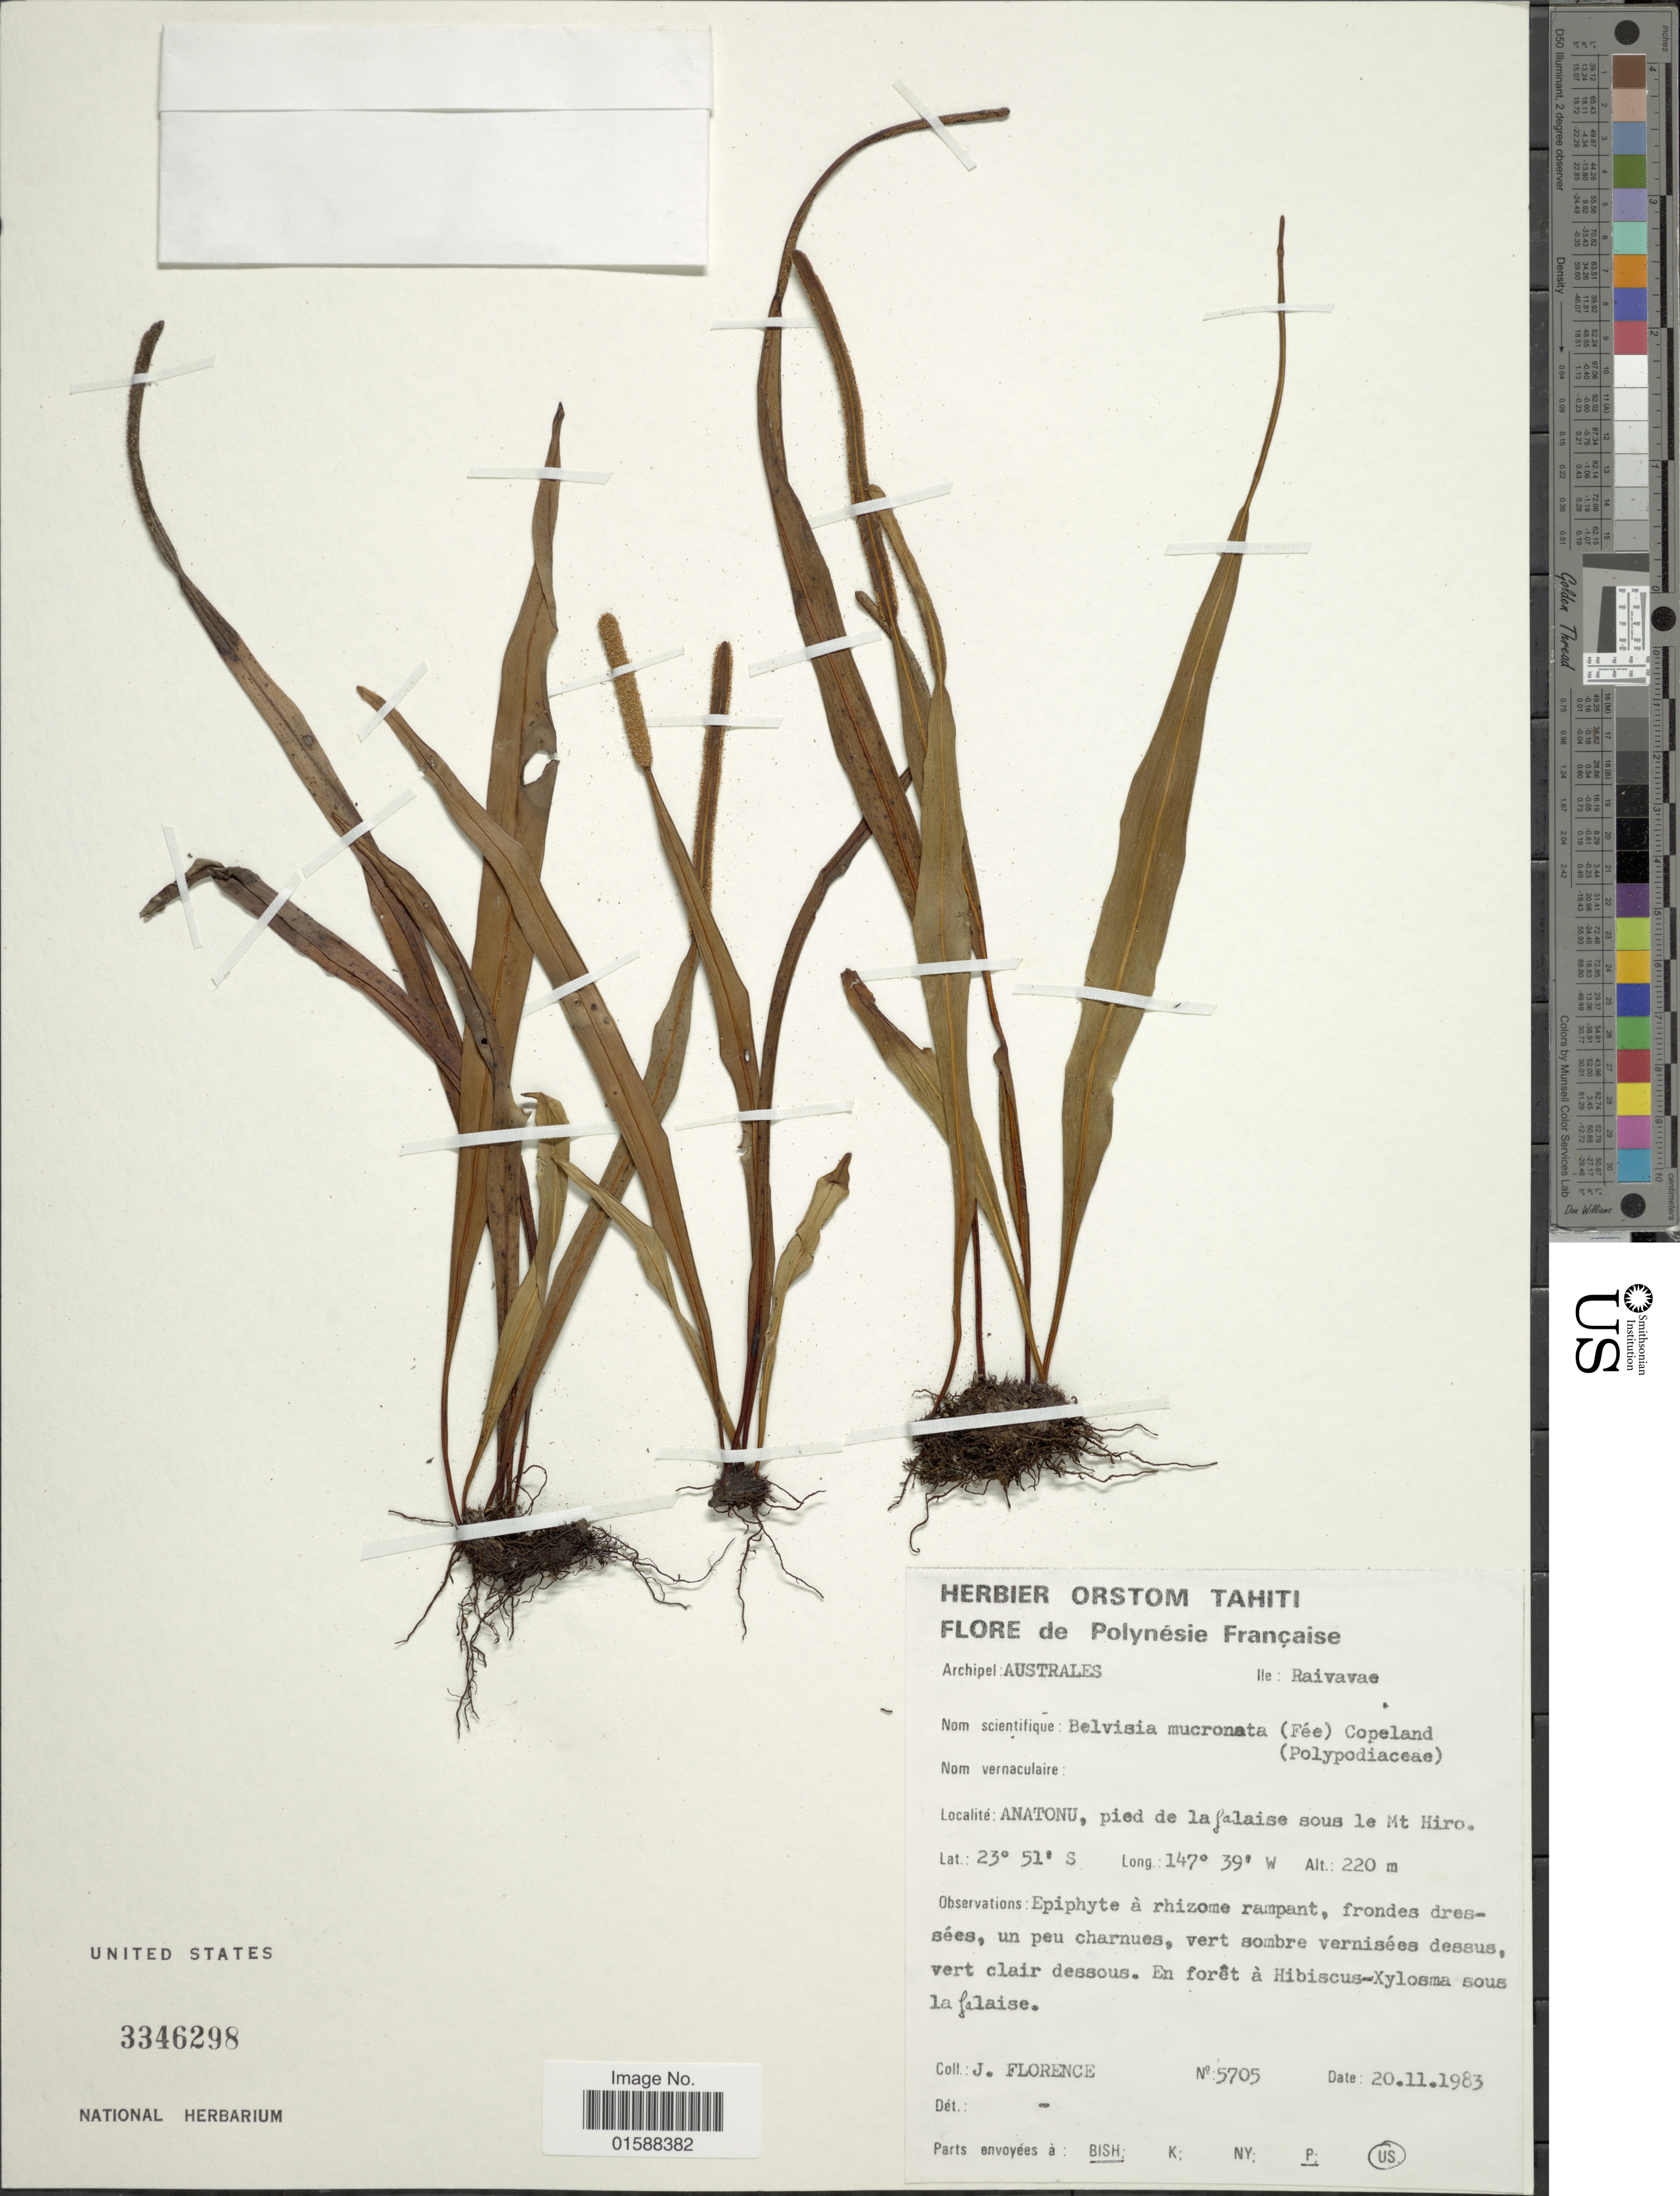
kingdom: Plantae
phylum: Tracheophyta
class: Polypodiopsida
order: Polypodiales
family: Polypodiaceae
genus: Lepisorus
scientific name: Lepisorus mucronatus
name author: (Fée) Li S. Wang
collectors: J. Florence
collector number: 5705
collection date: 1983-11-20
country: French Polynesia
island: Raivavae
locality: Archipel: Australes. Ile: Raivavae. Anatonu, pied de la falaise sous le Mt. Hiro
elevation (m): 220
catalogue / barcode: US 3346298